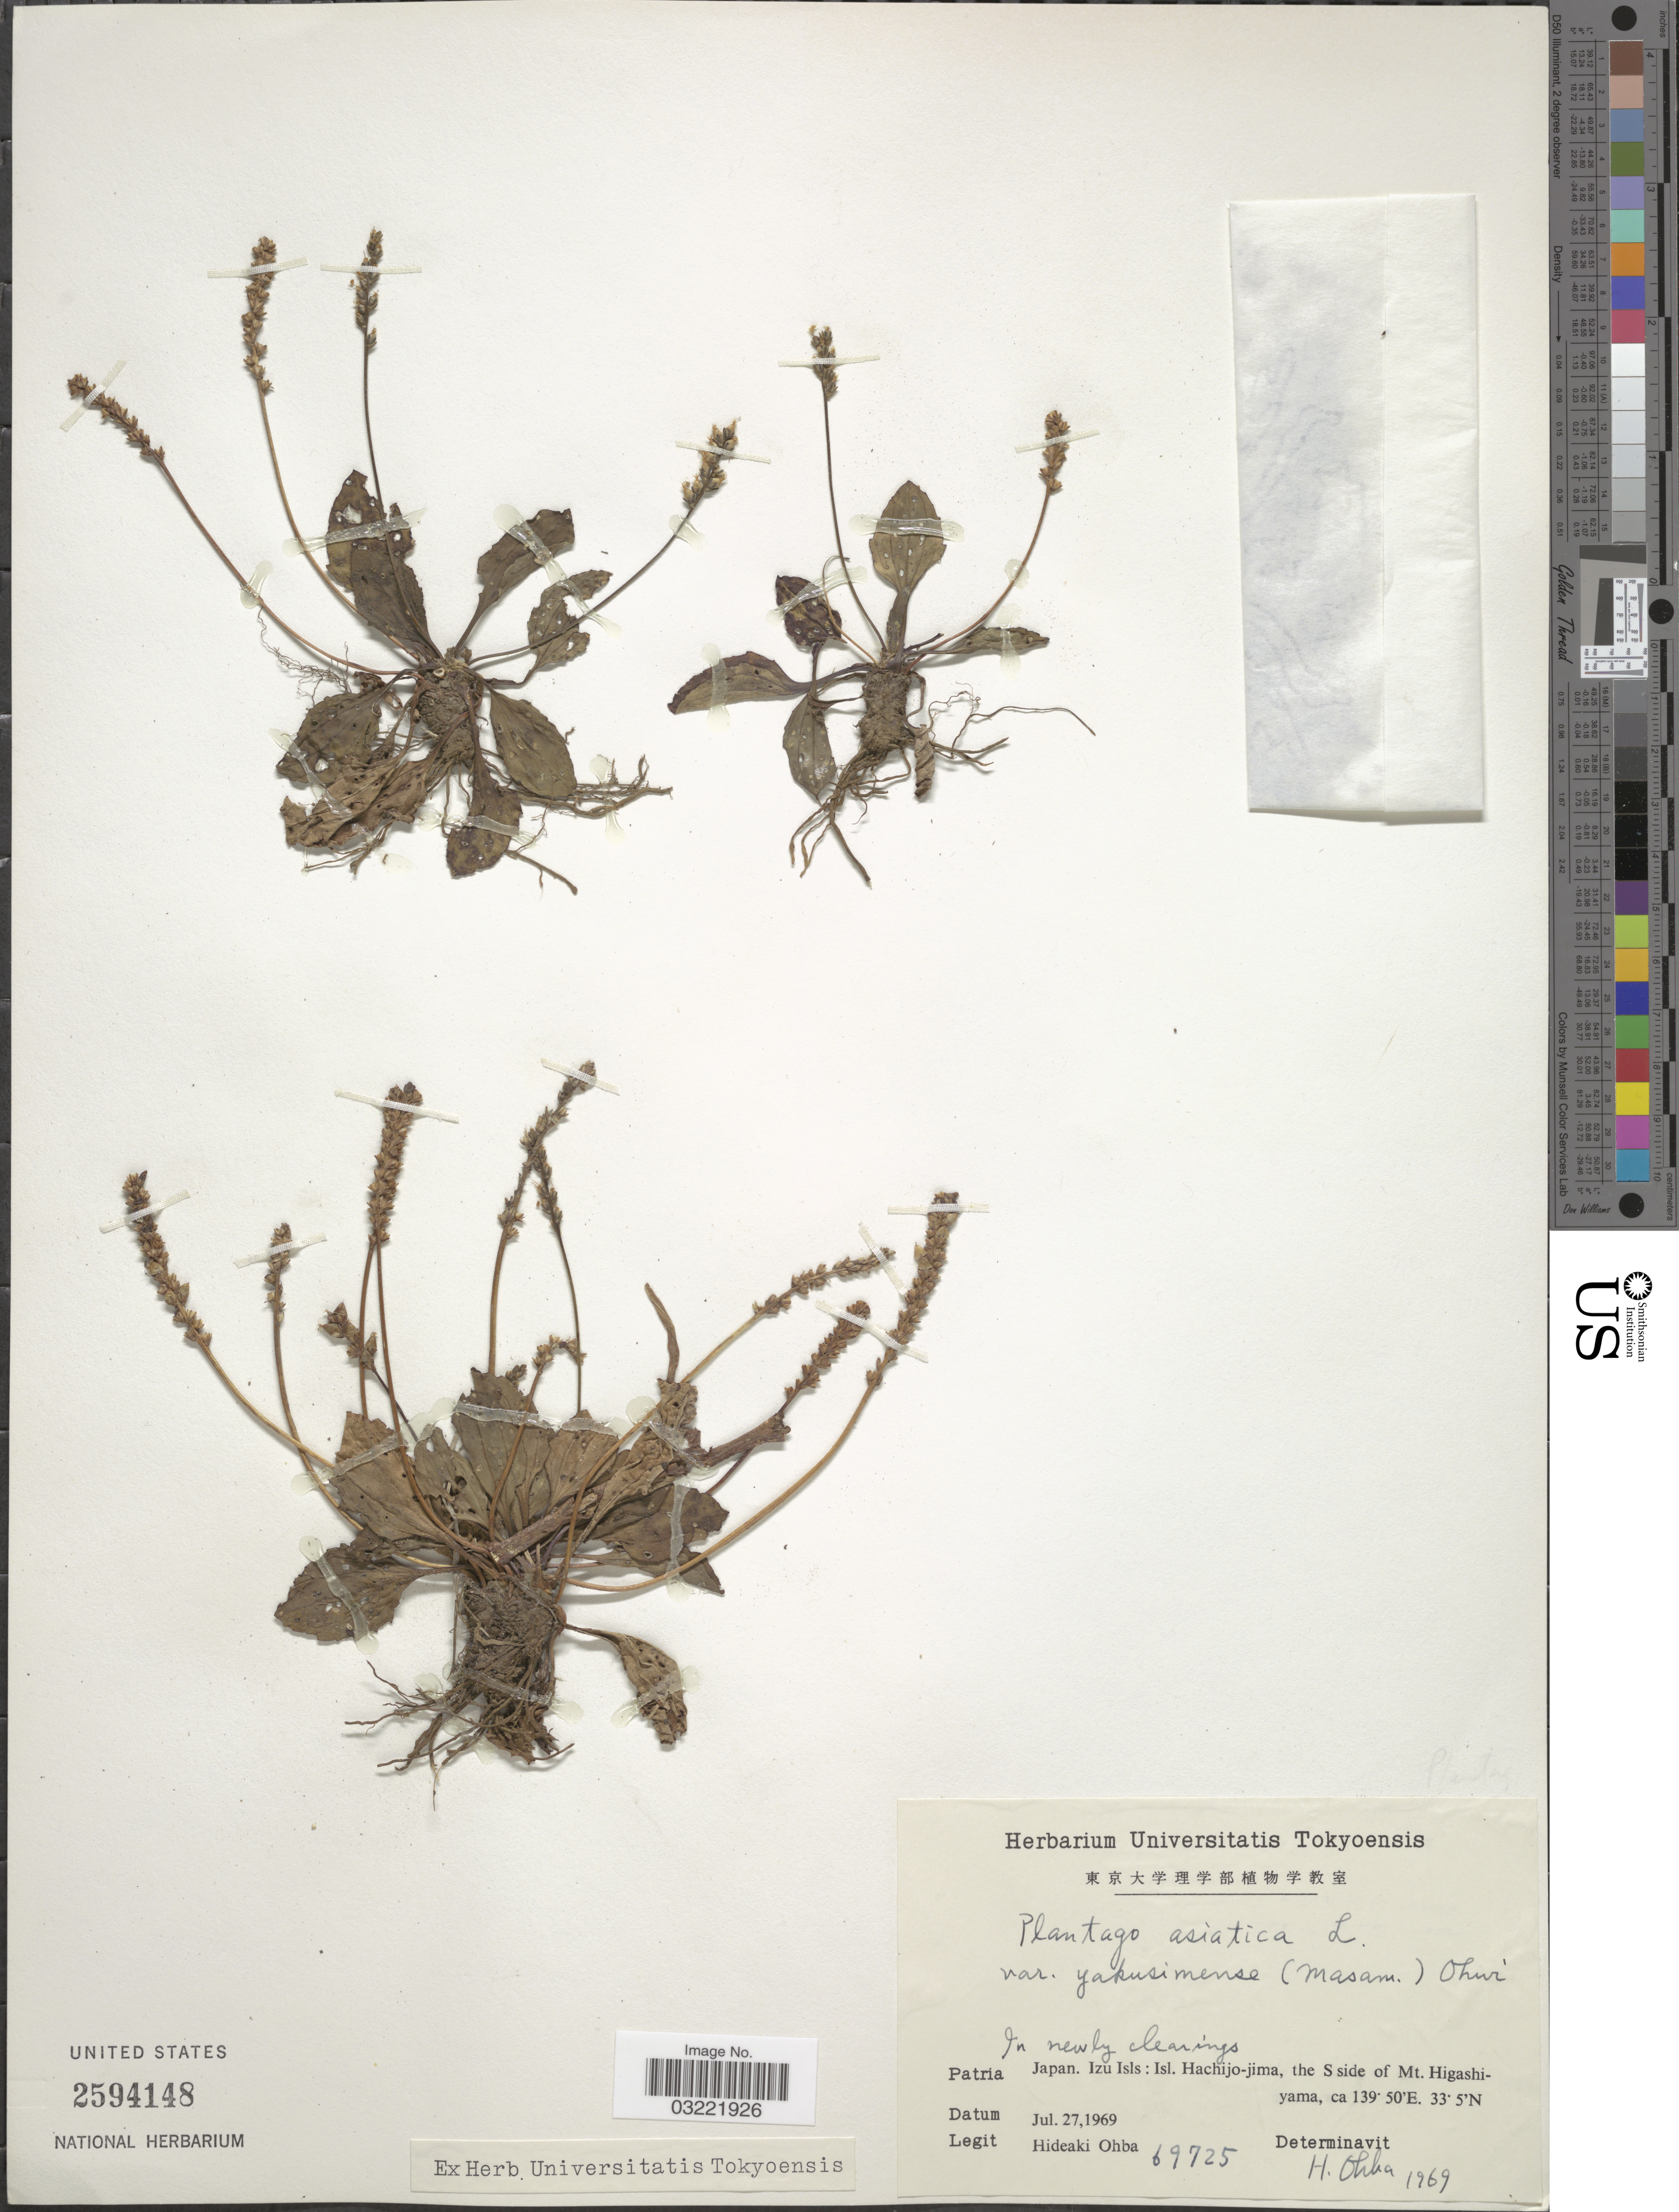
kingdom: Plantae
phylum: Tracheophyta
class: Magnoliopsida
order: Lamiales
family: Plantaginaceae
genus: Plantago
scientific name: Plantago asiatica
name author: L.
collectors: H. Ohba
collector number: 69725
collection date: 1969-07-27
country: Japan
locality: Izu isls: Isl. Hachijo-jima, the S side of Mt. Higashiyama.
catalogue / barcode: US 2594148